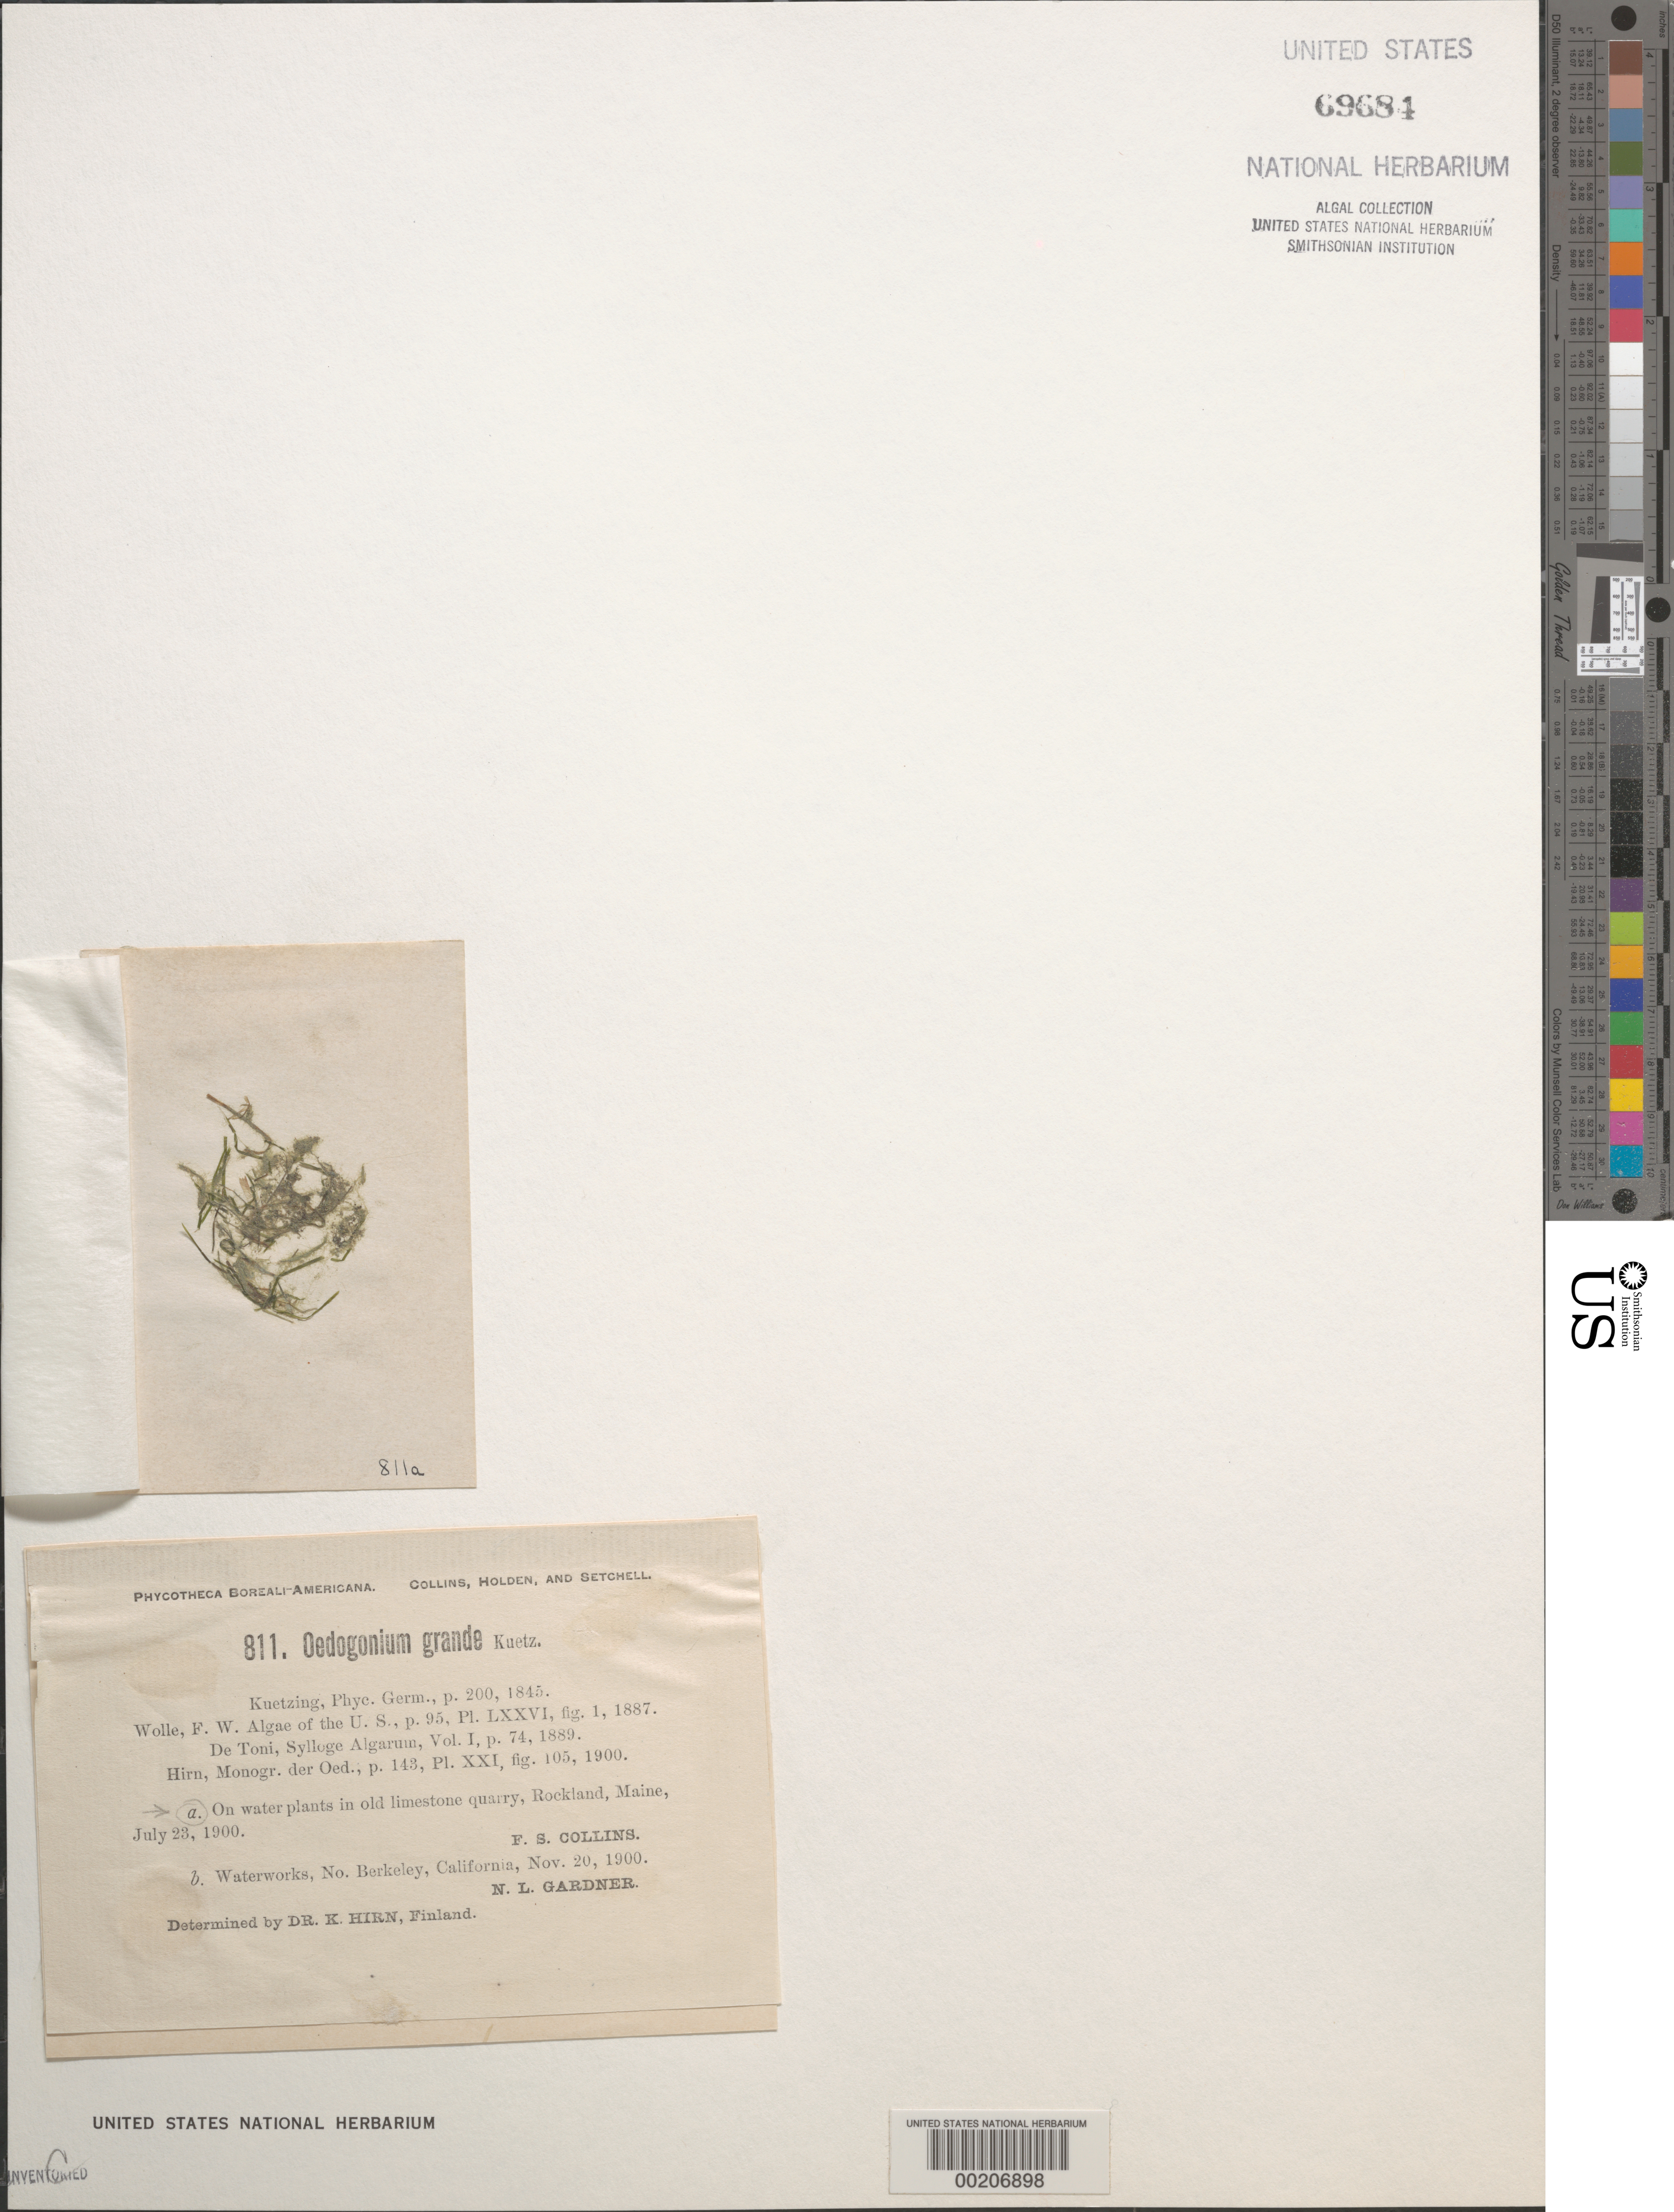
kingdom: Plantae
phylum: Chlorophyta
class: Chlorophyceae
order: Oedogoniales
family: Oedogoniaceae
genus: Oedogonium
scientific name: Oedogonium grande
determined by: Hirn, K. E.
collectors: F. Collins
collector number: PB-A 811a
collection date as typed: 23 Jul 1900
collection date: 1900-07-23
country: United States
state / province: Maine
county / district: Knox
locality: Rockland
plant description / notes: Collins, Holden & Setchell, Phycotheca Boreali-Americana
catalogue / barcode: US 69684